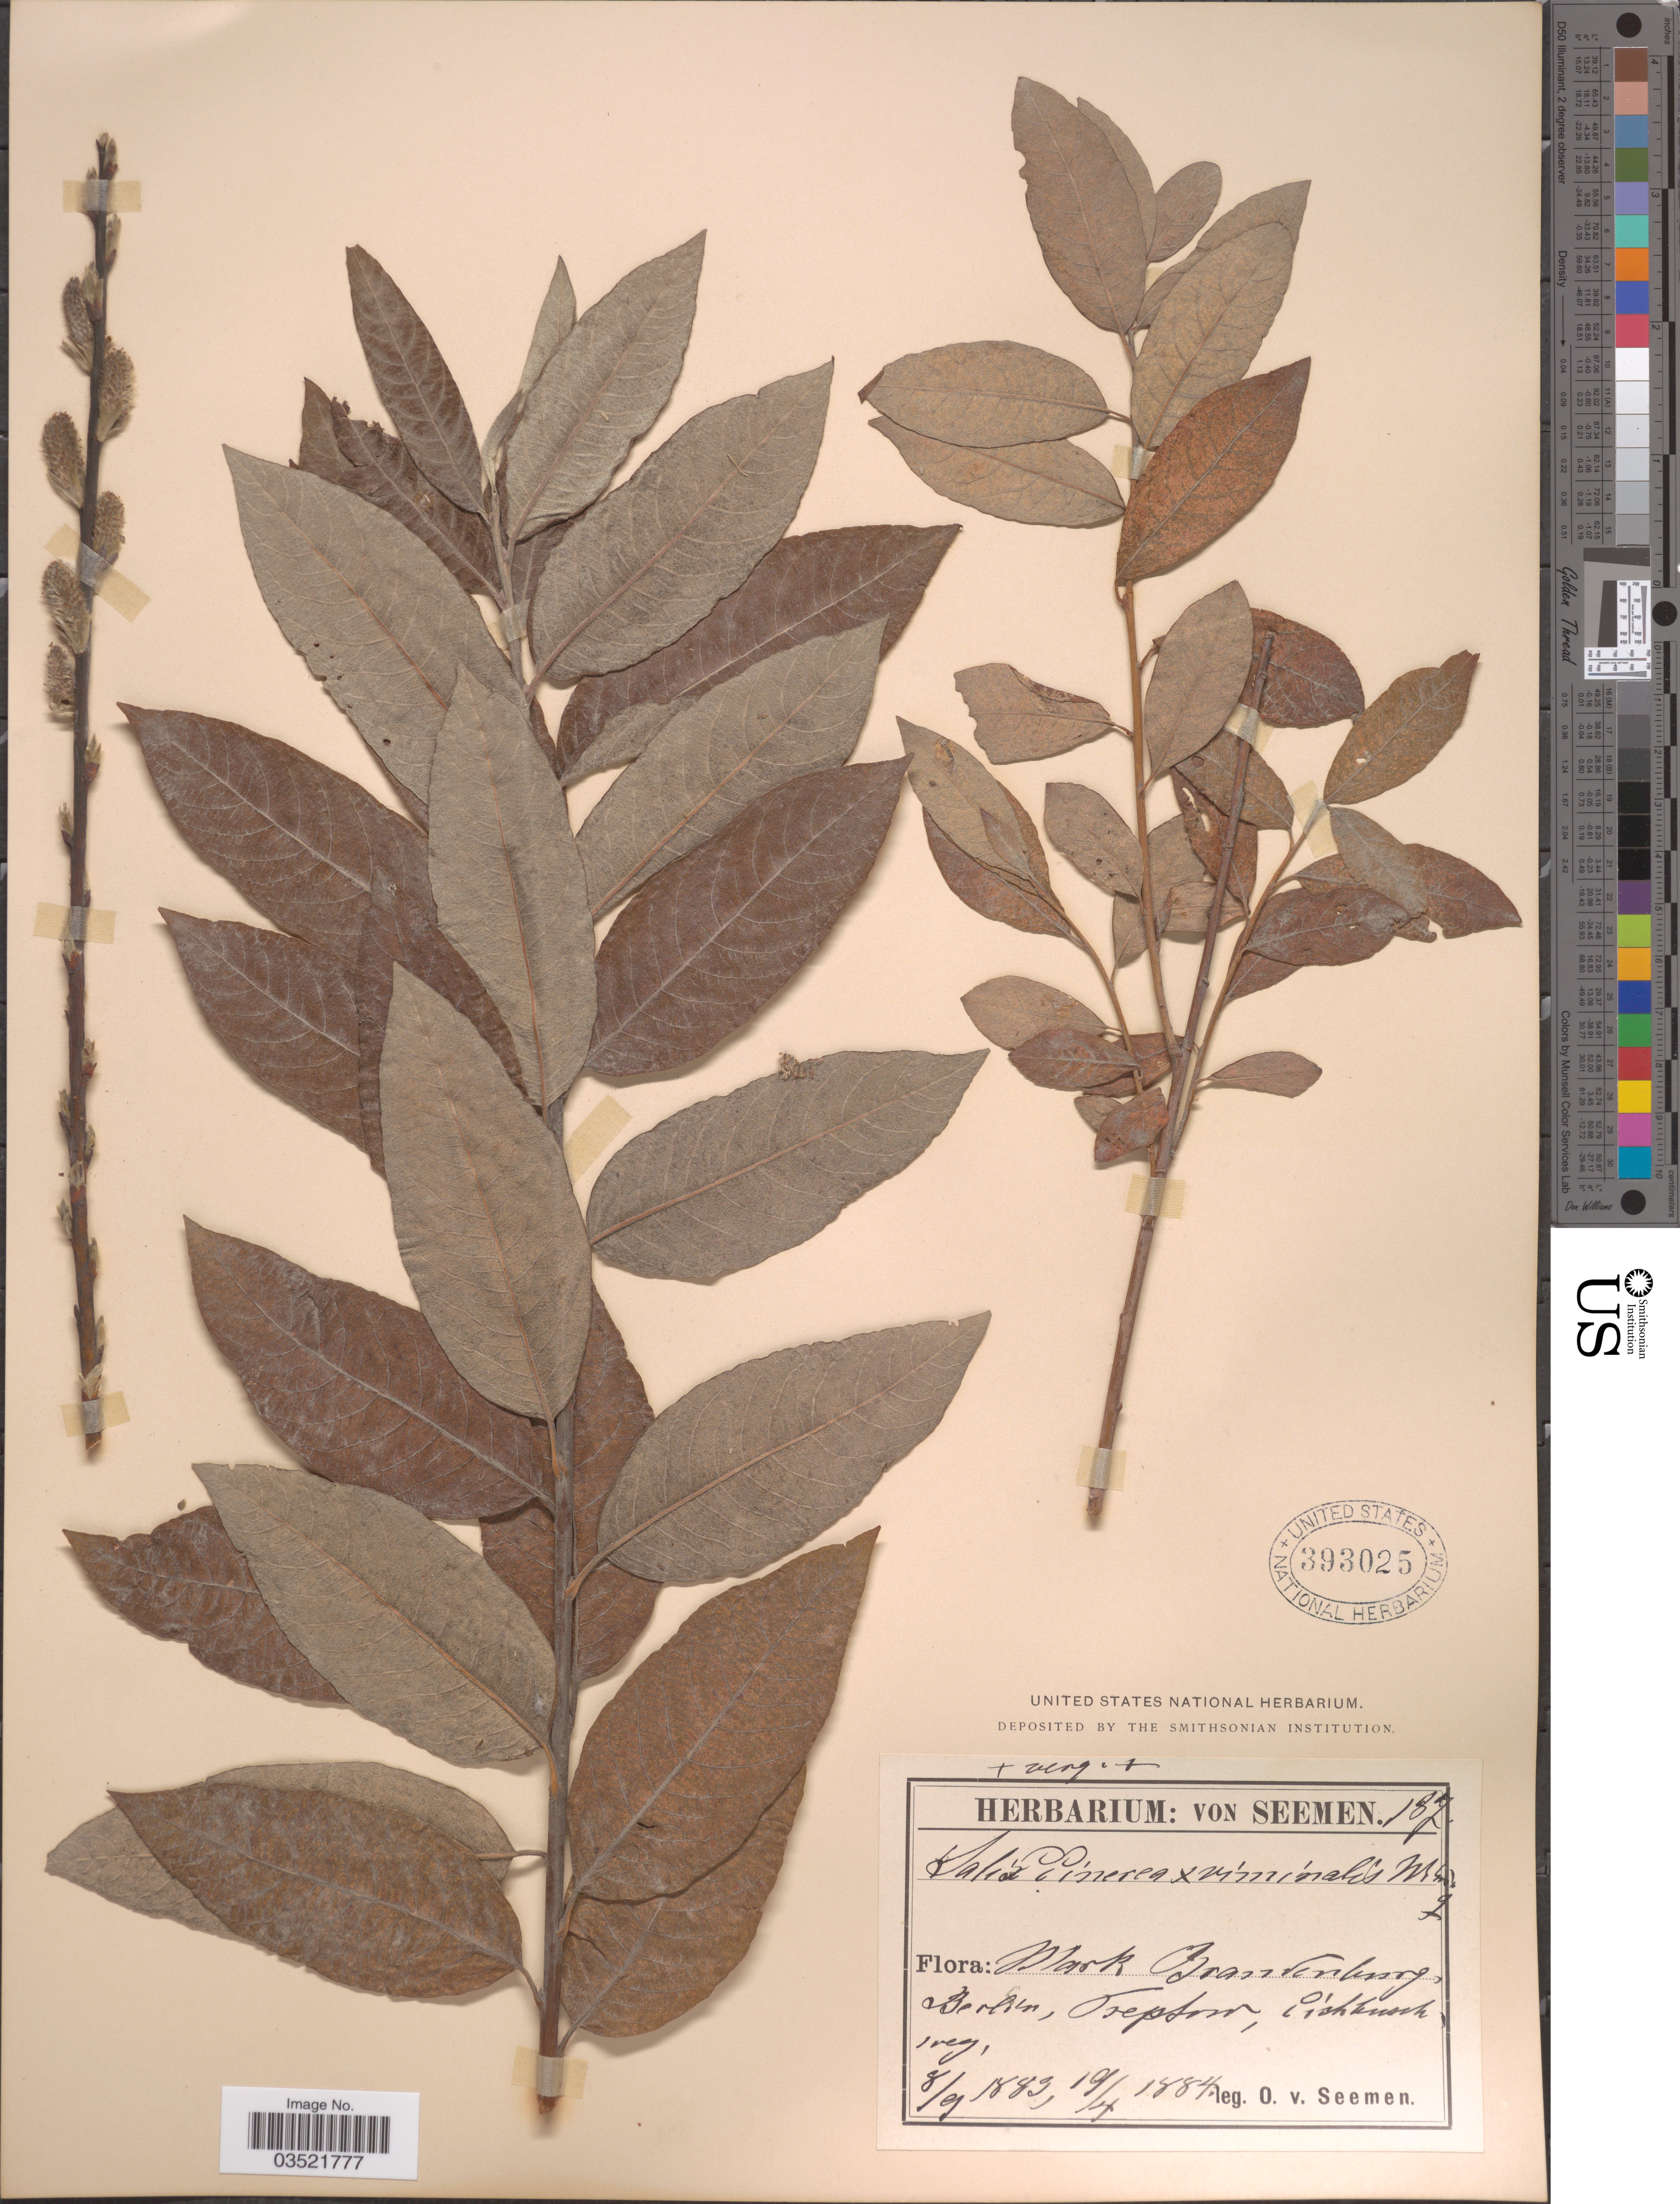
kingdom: Plantae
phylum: Tracheophyta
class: Magnoliopsida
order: Malpighiales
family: Salicaceae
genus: Salix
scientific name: Salix cinerea x S. viminalis L.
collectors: K. O. von Seemen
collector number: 187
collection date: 1883-09-08/1884-04-19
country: Germany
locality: Mark Brandenburg, Berlin, Treptow, Eichbusch, weg.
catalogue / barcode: US 393025